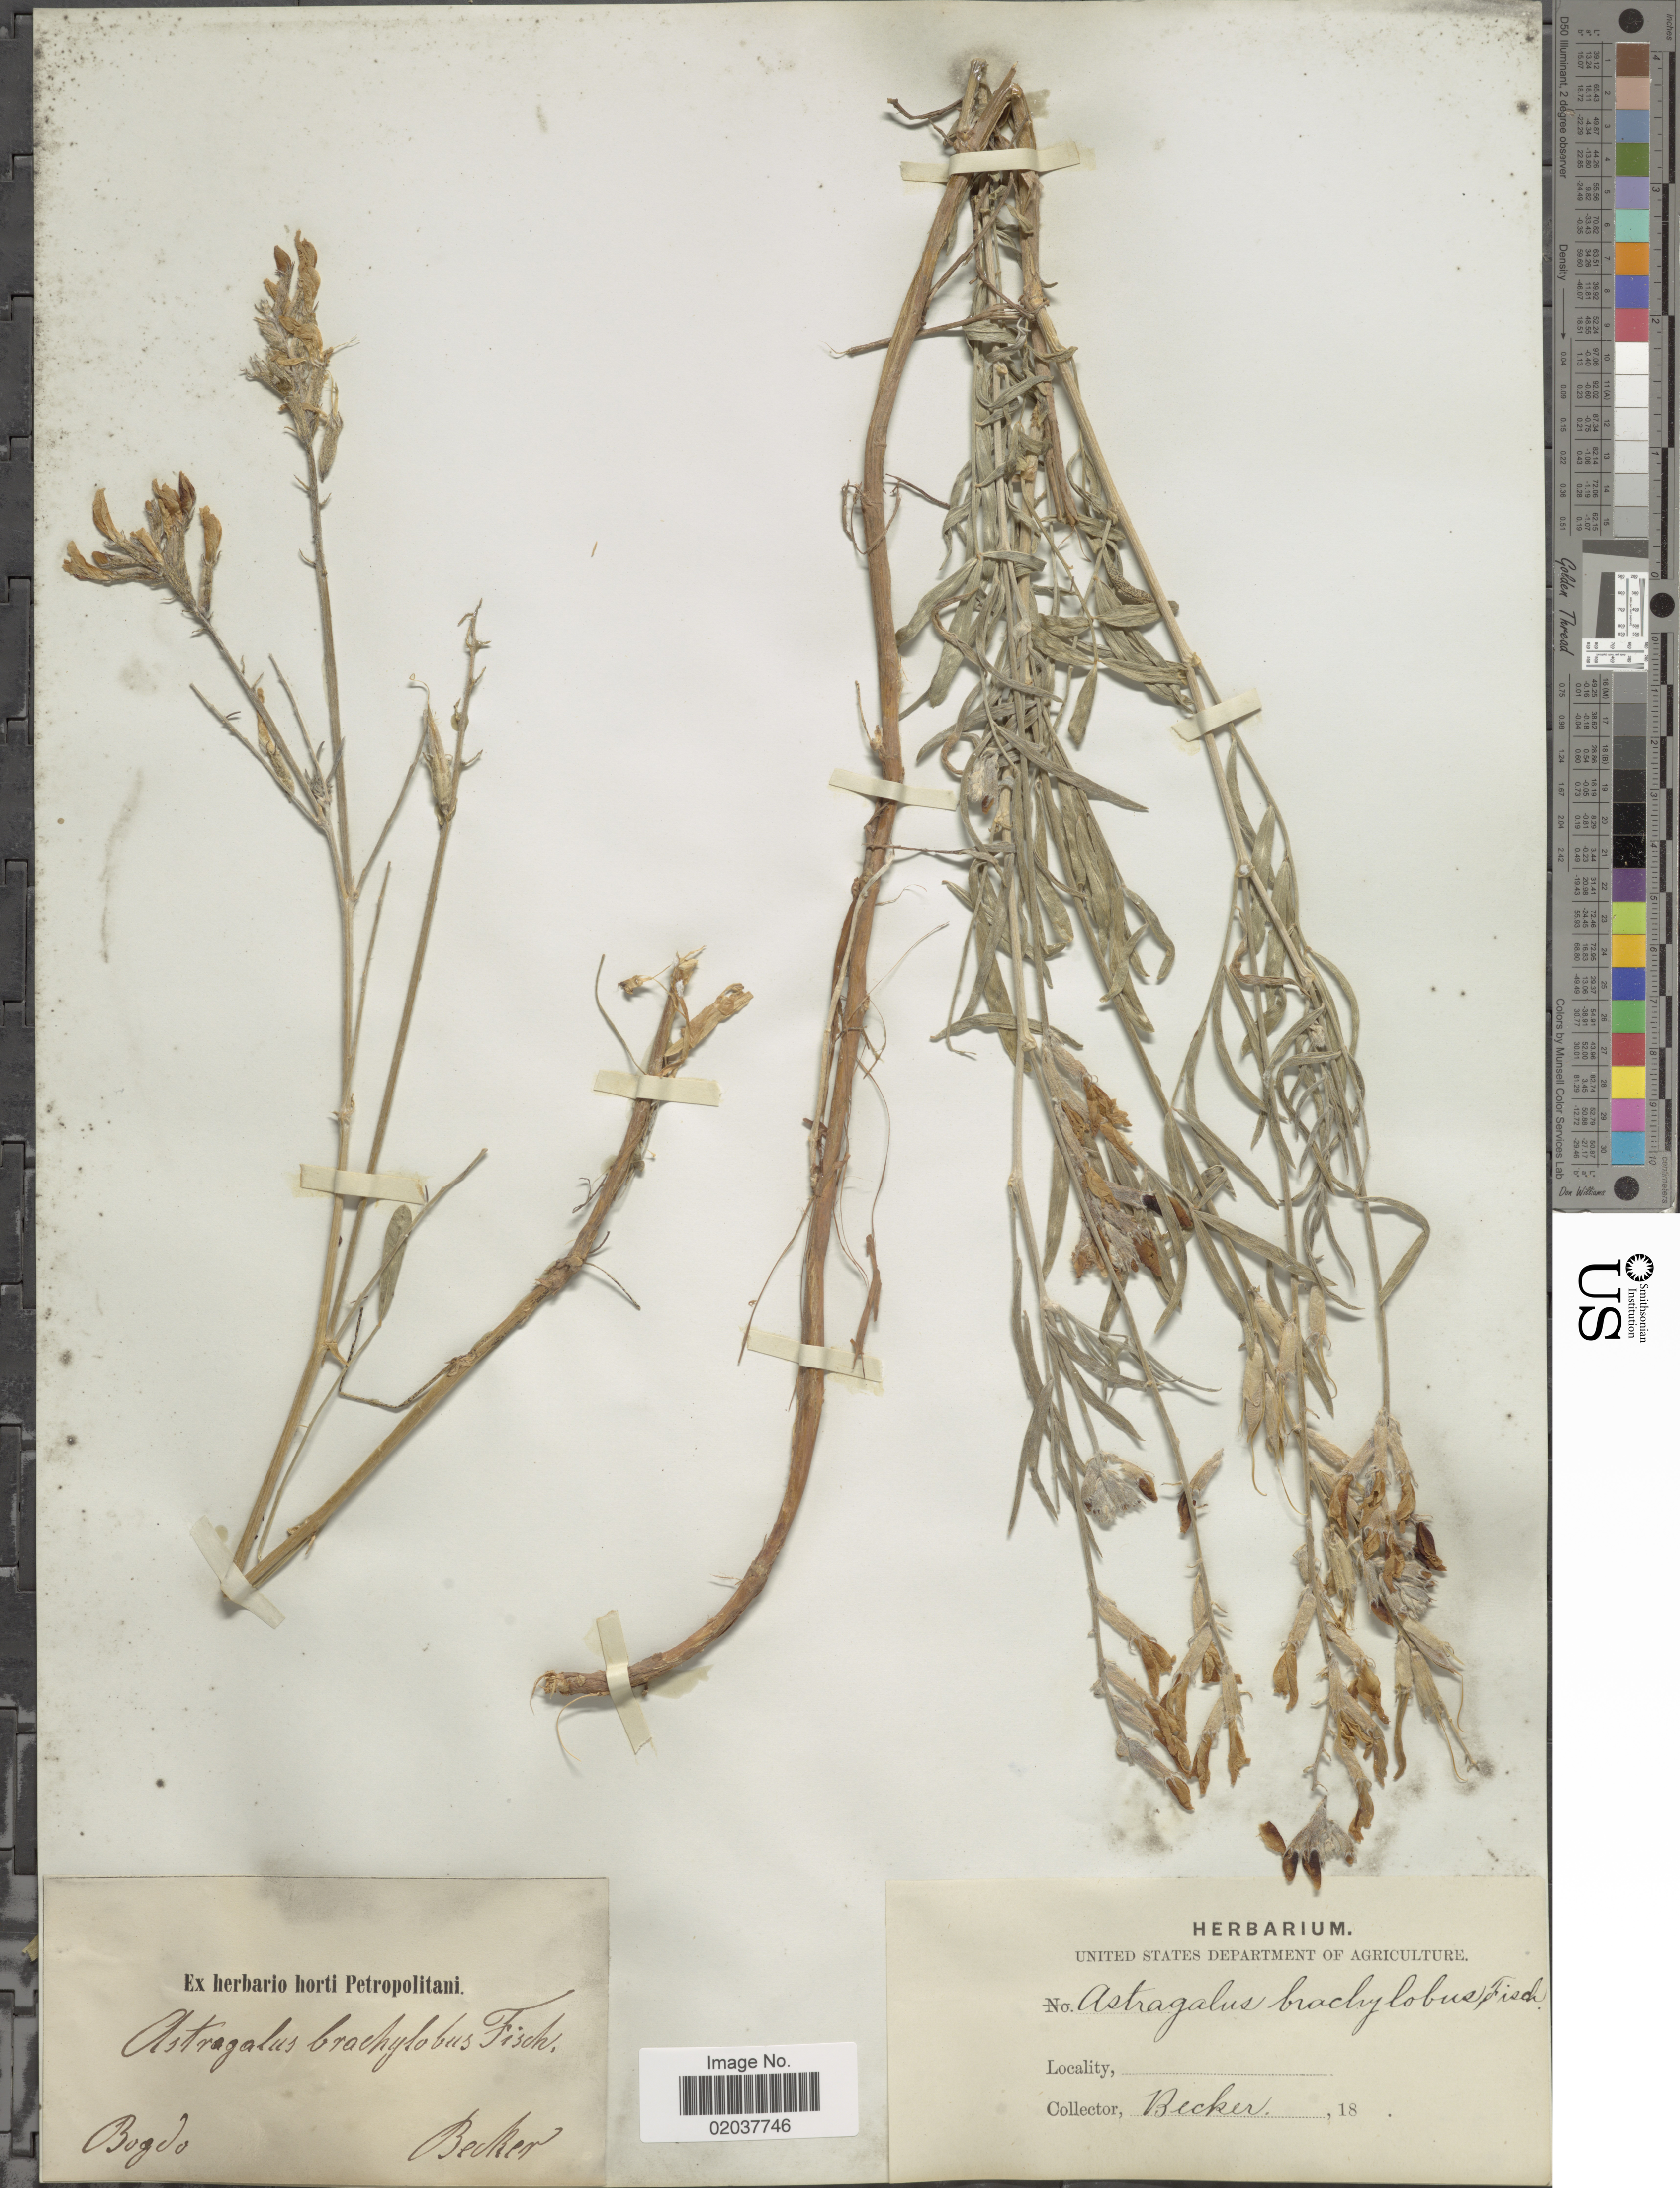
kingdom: Plantae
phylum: Tracheophyta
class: Magnoliopsida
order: Fabales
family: Fabaceae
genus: Astragalus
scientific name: Astragalus brachylobus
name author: DC.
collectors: -. Becker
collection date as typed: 18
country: Russian Federation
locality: Bogdo, Astrakhan